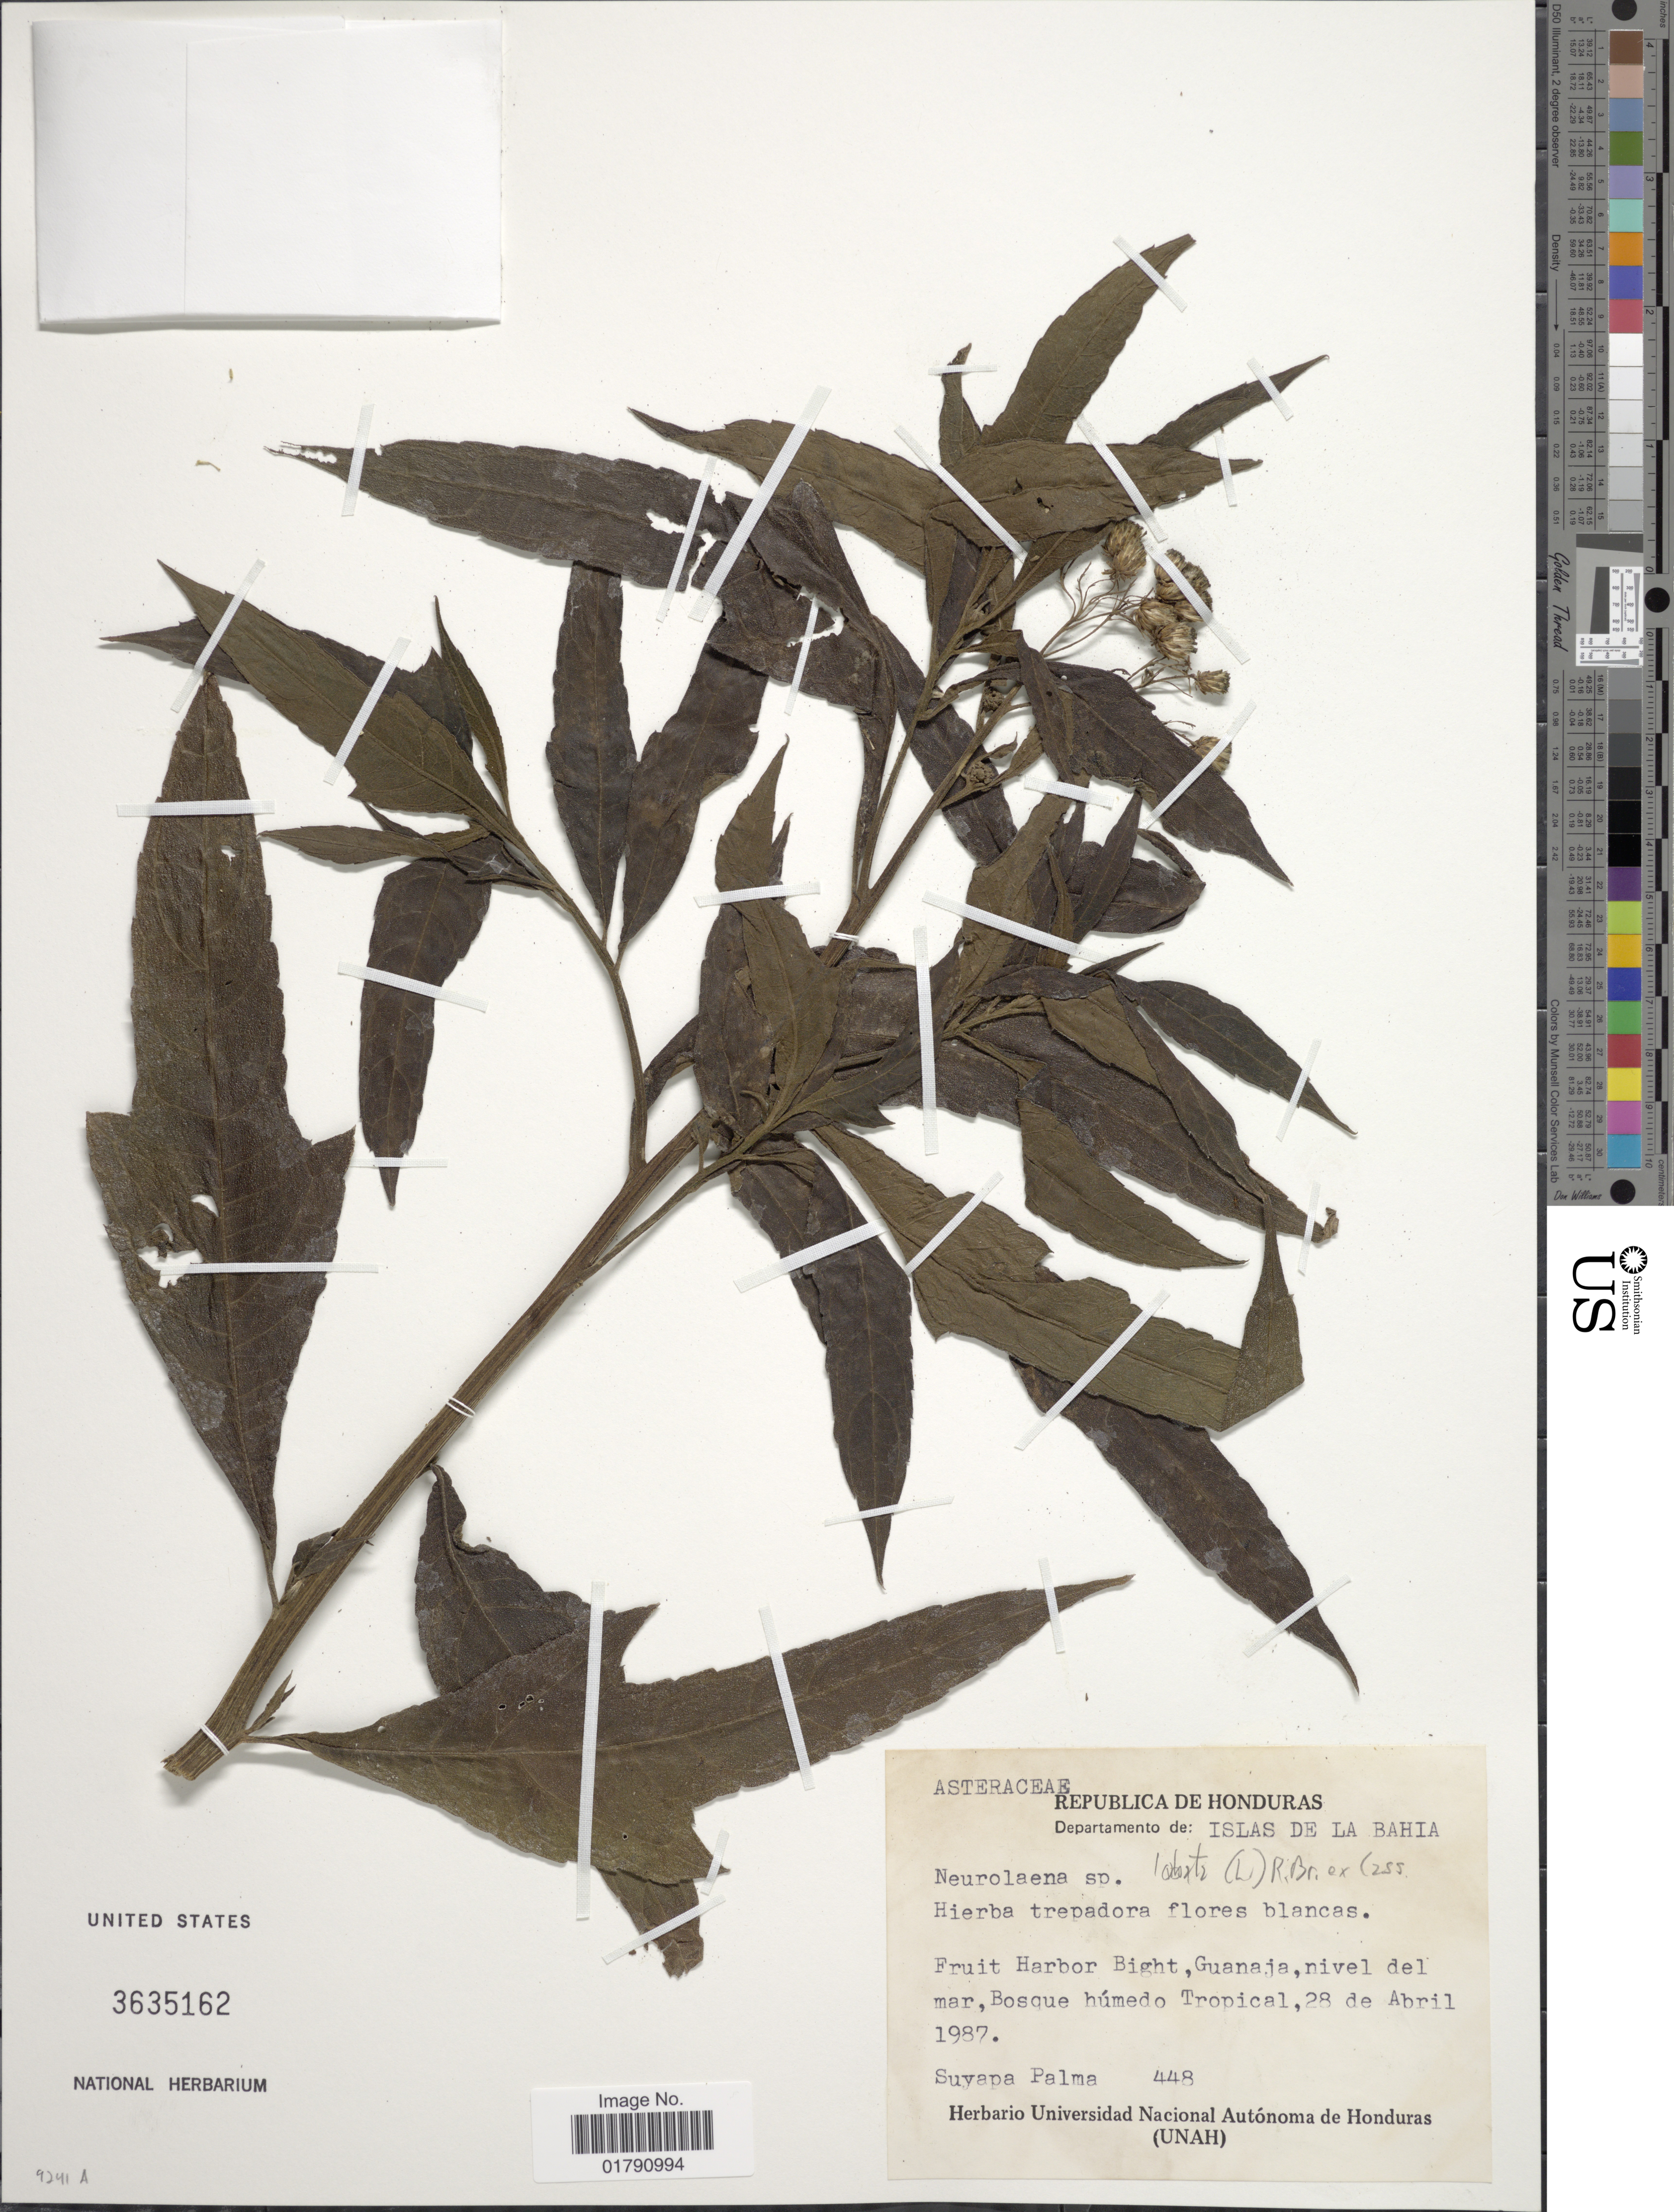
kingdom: Plantae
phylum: Tracheophyta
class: Magnoliopsida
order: Asterales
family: Asteraceae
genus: Neurolaena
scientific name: Neurolaena lobata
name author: (L.) R. Br. ex Cass.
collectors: S. Palma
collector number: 448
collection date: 1987-04-28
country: Honduras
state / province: Islas de la Bahía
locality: Fruit Harbor Bight, Guanaja, nivel del mar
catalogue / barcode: US 3635162